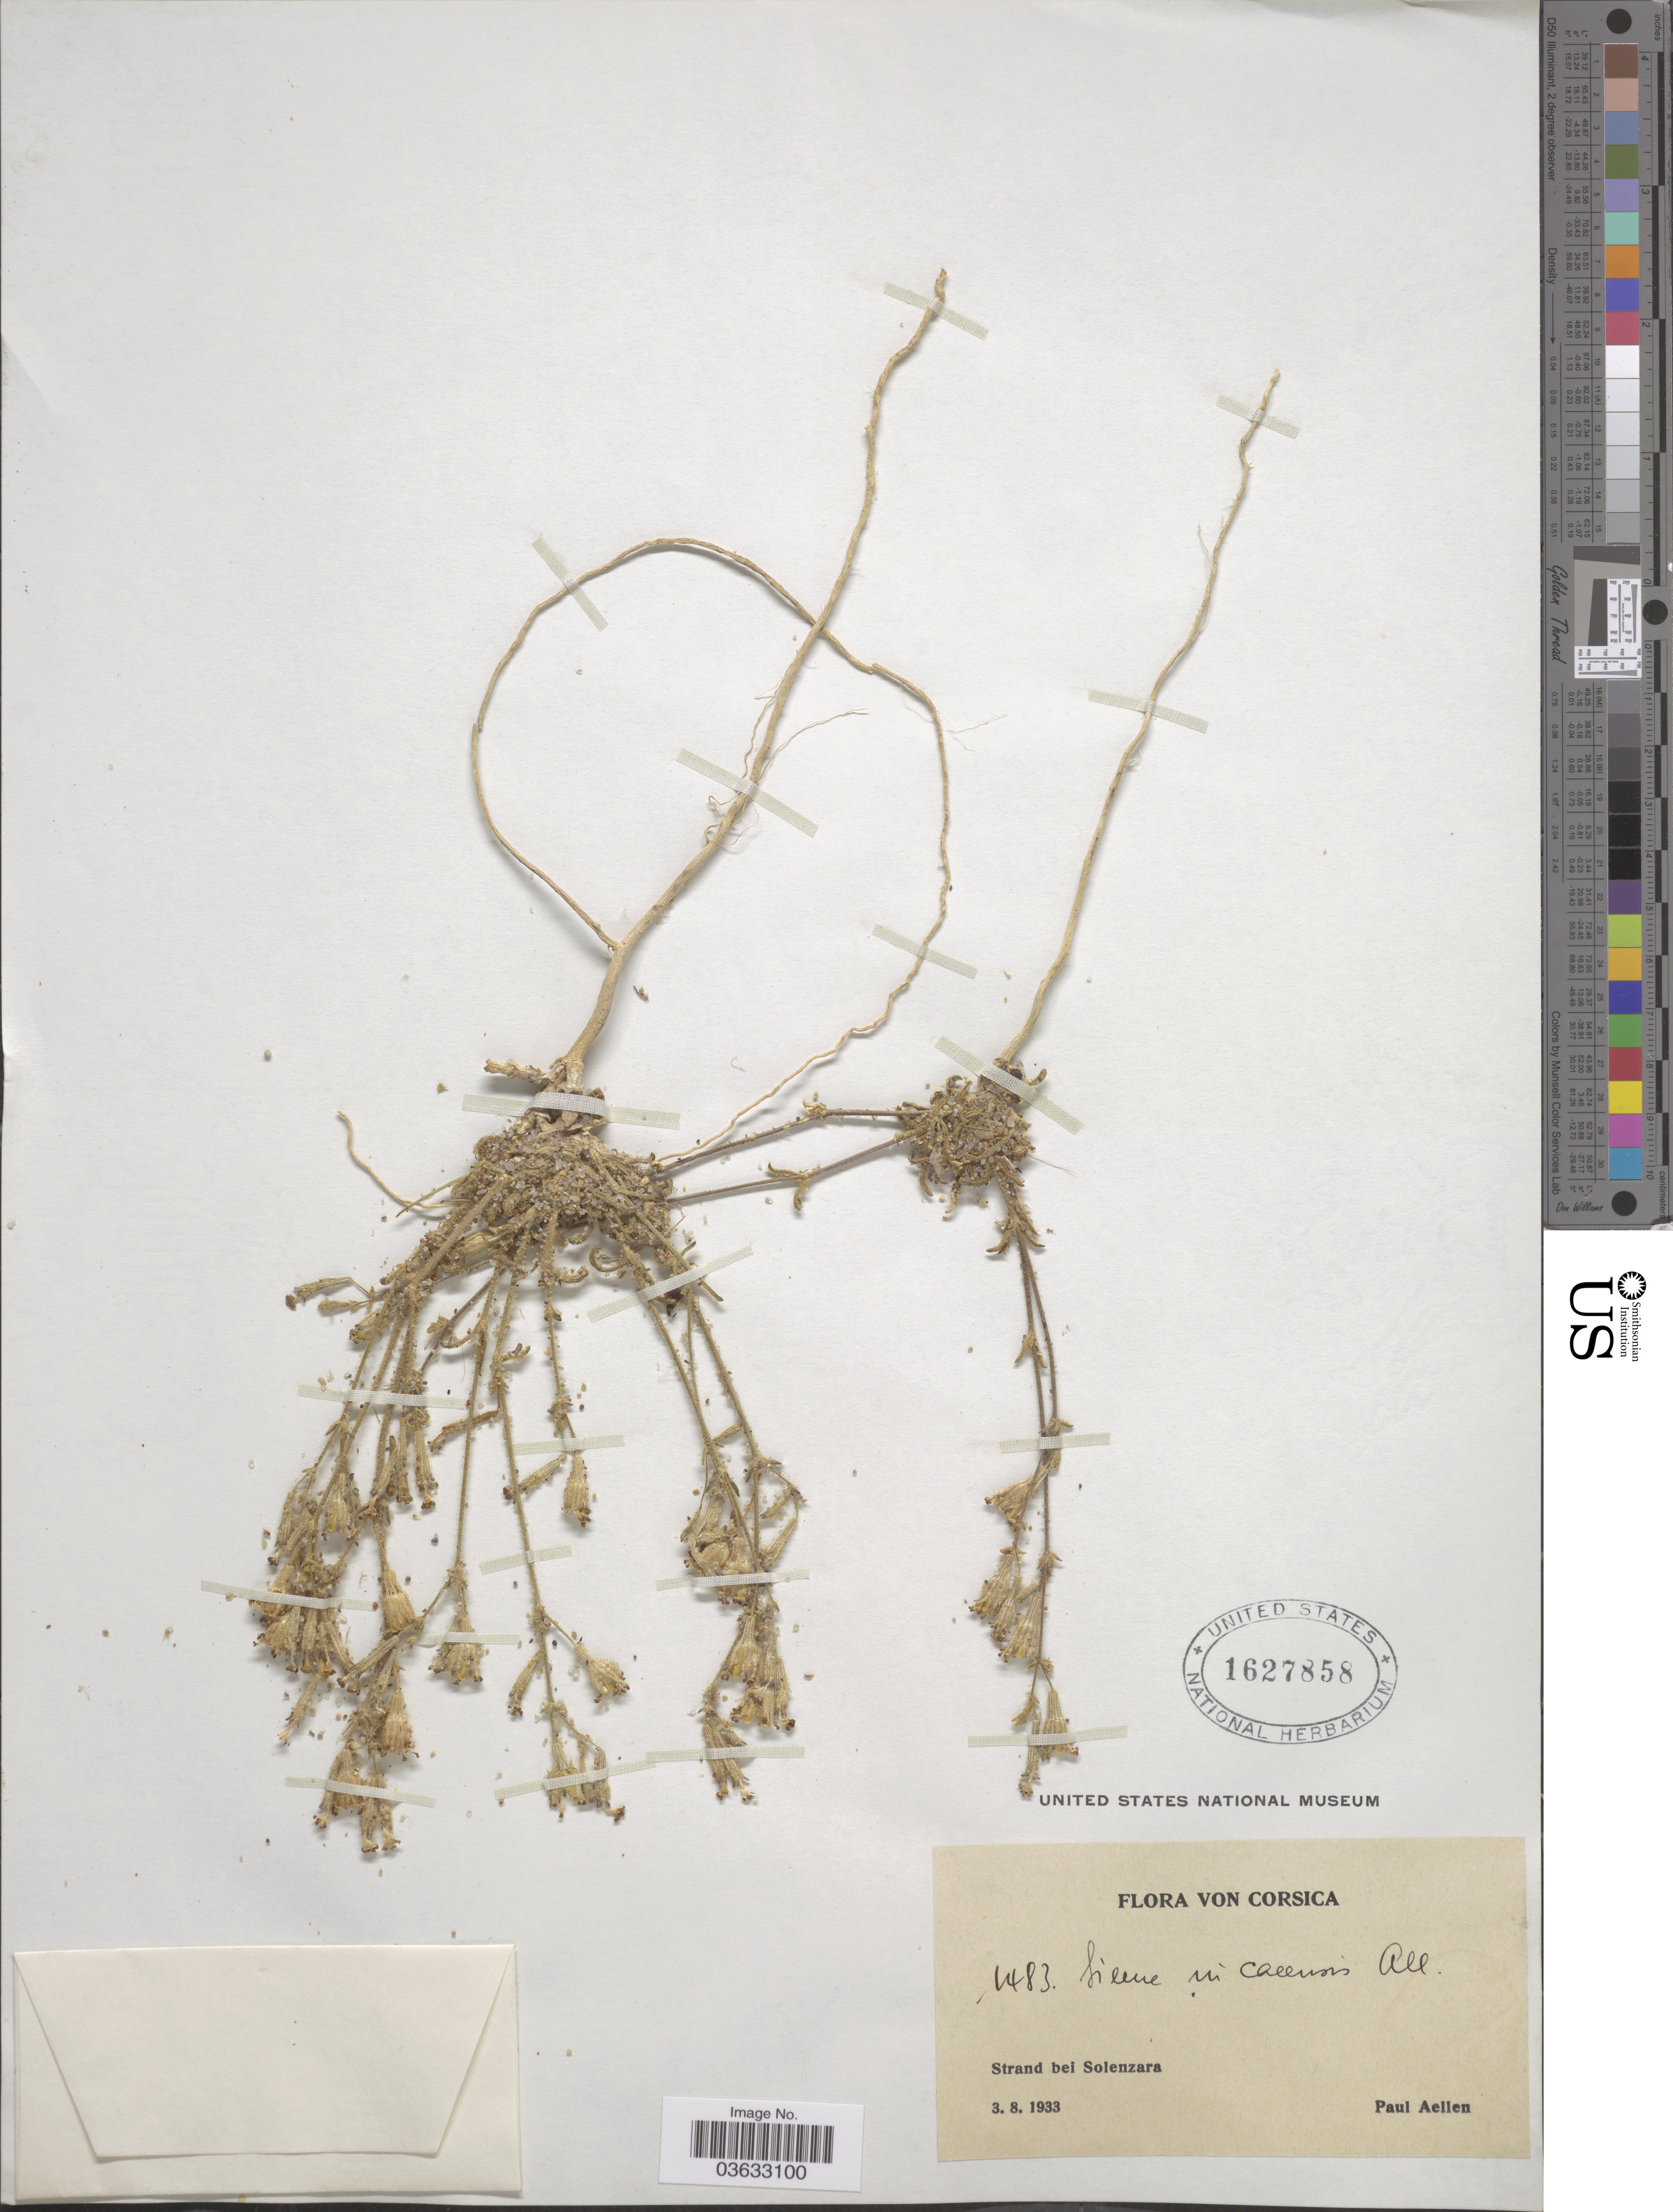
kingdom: Plantae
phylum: Tracheophyta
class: Magnoliopsida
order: Caryophyllales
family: Caryophyllaceae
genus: Silene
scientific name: Silene nicaeensis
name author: All.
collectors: P. Aellen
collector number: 1483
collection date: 1933-08-03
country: France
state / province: Corsica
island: Corse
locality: Strand bei Solenzara.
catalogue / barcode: US 1627858